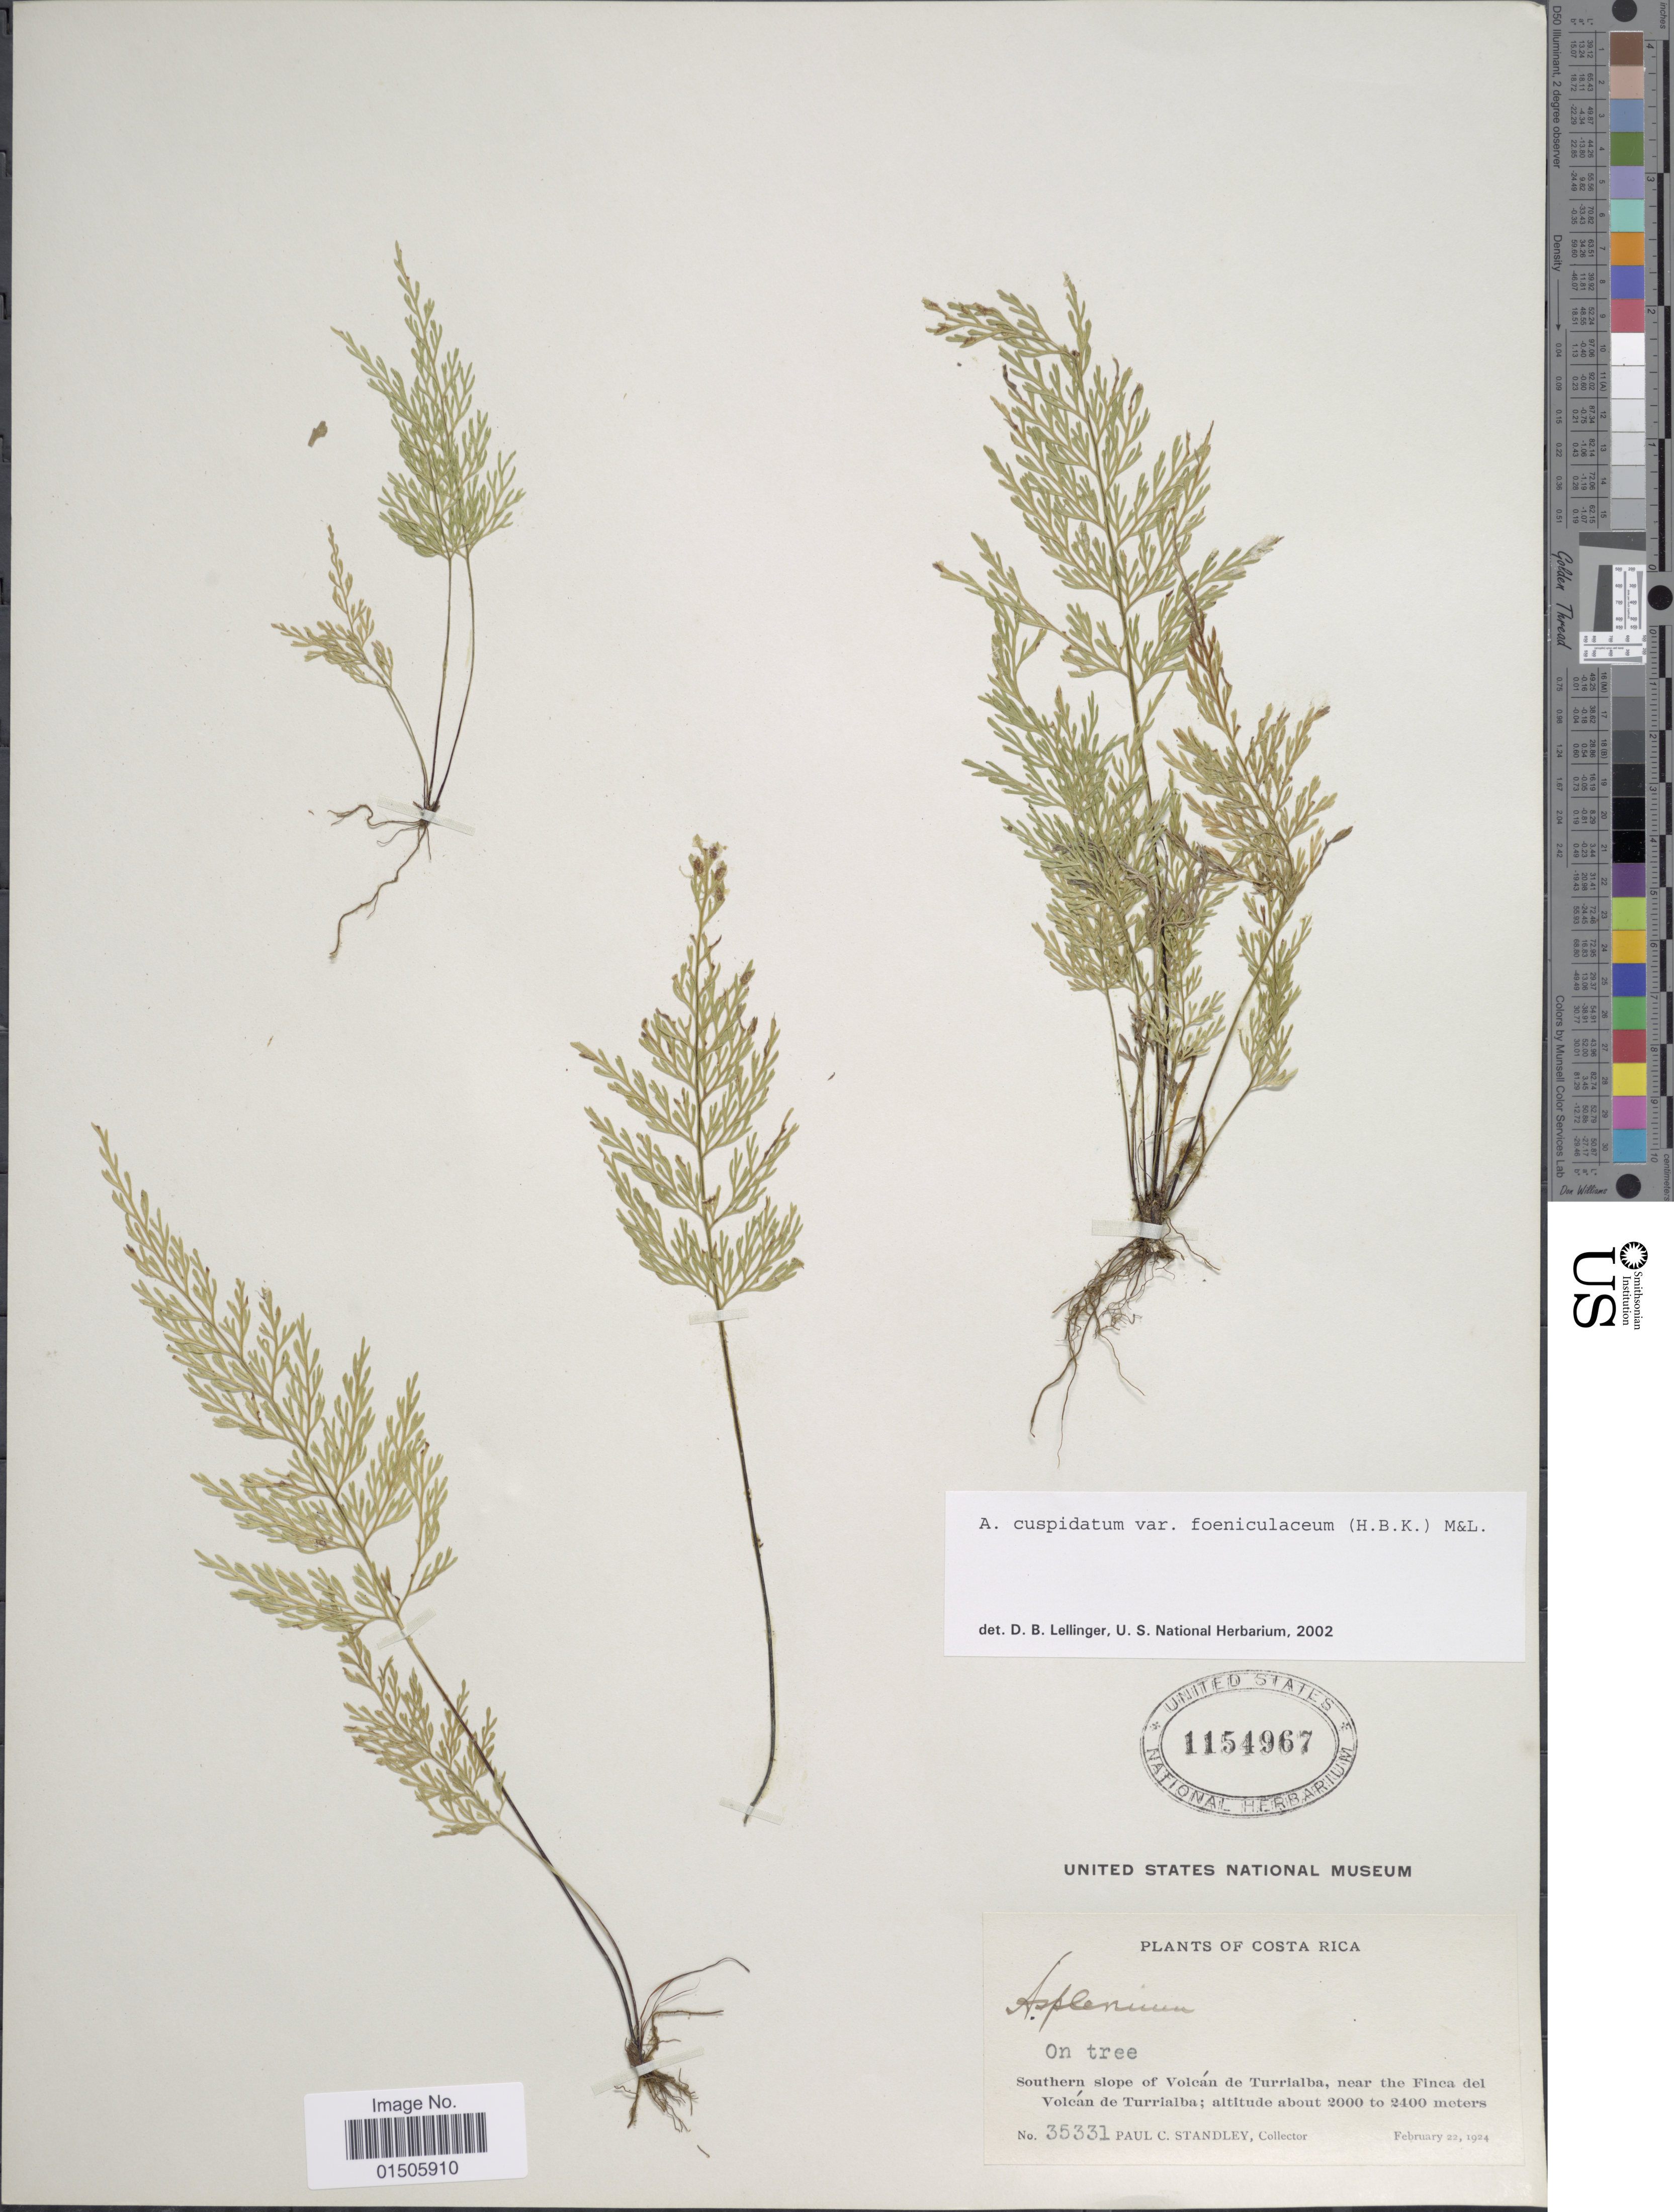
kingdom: Plantae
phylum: Tracheophyta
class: Polypodiopsida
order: Polypodiales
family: Aspleniaceae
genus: Asplenium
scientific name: Asplenium cuspidatum var. foeniculaceum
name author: (Kunth) C.V. Morton & Lellinger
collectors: P. C. Standley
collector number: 35331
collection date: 1924-02-22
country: Costa Rica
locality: Southern slope of Volcan de Turrialba, near the Finca del Volcan de Turrialba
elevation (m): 2000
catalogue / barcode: US 1154967